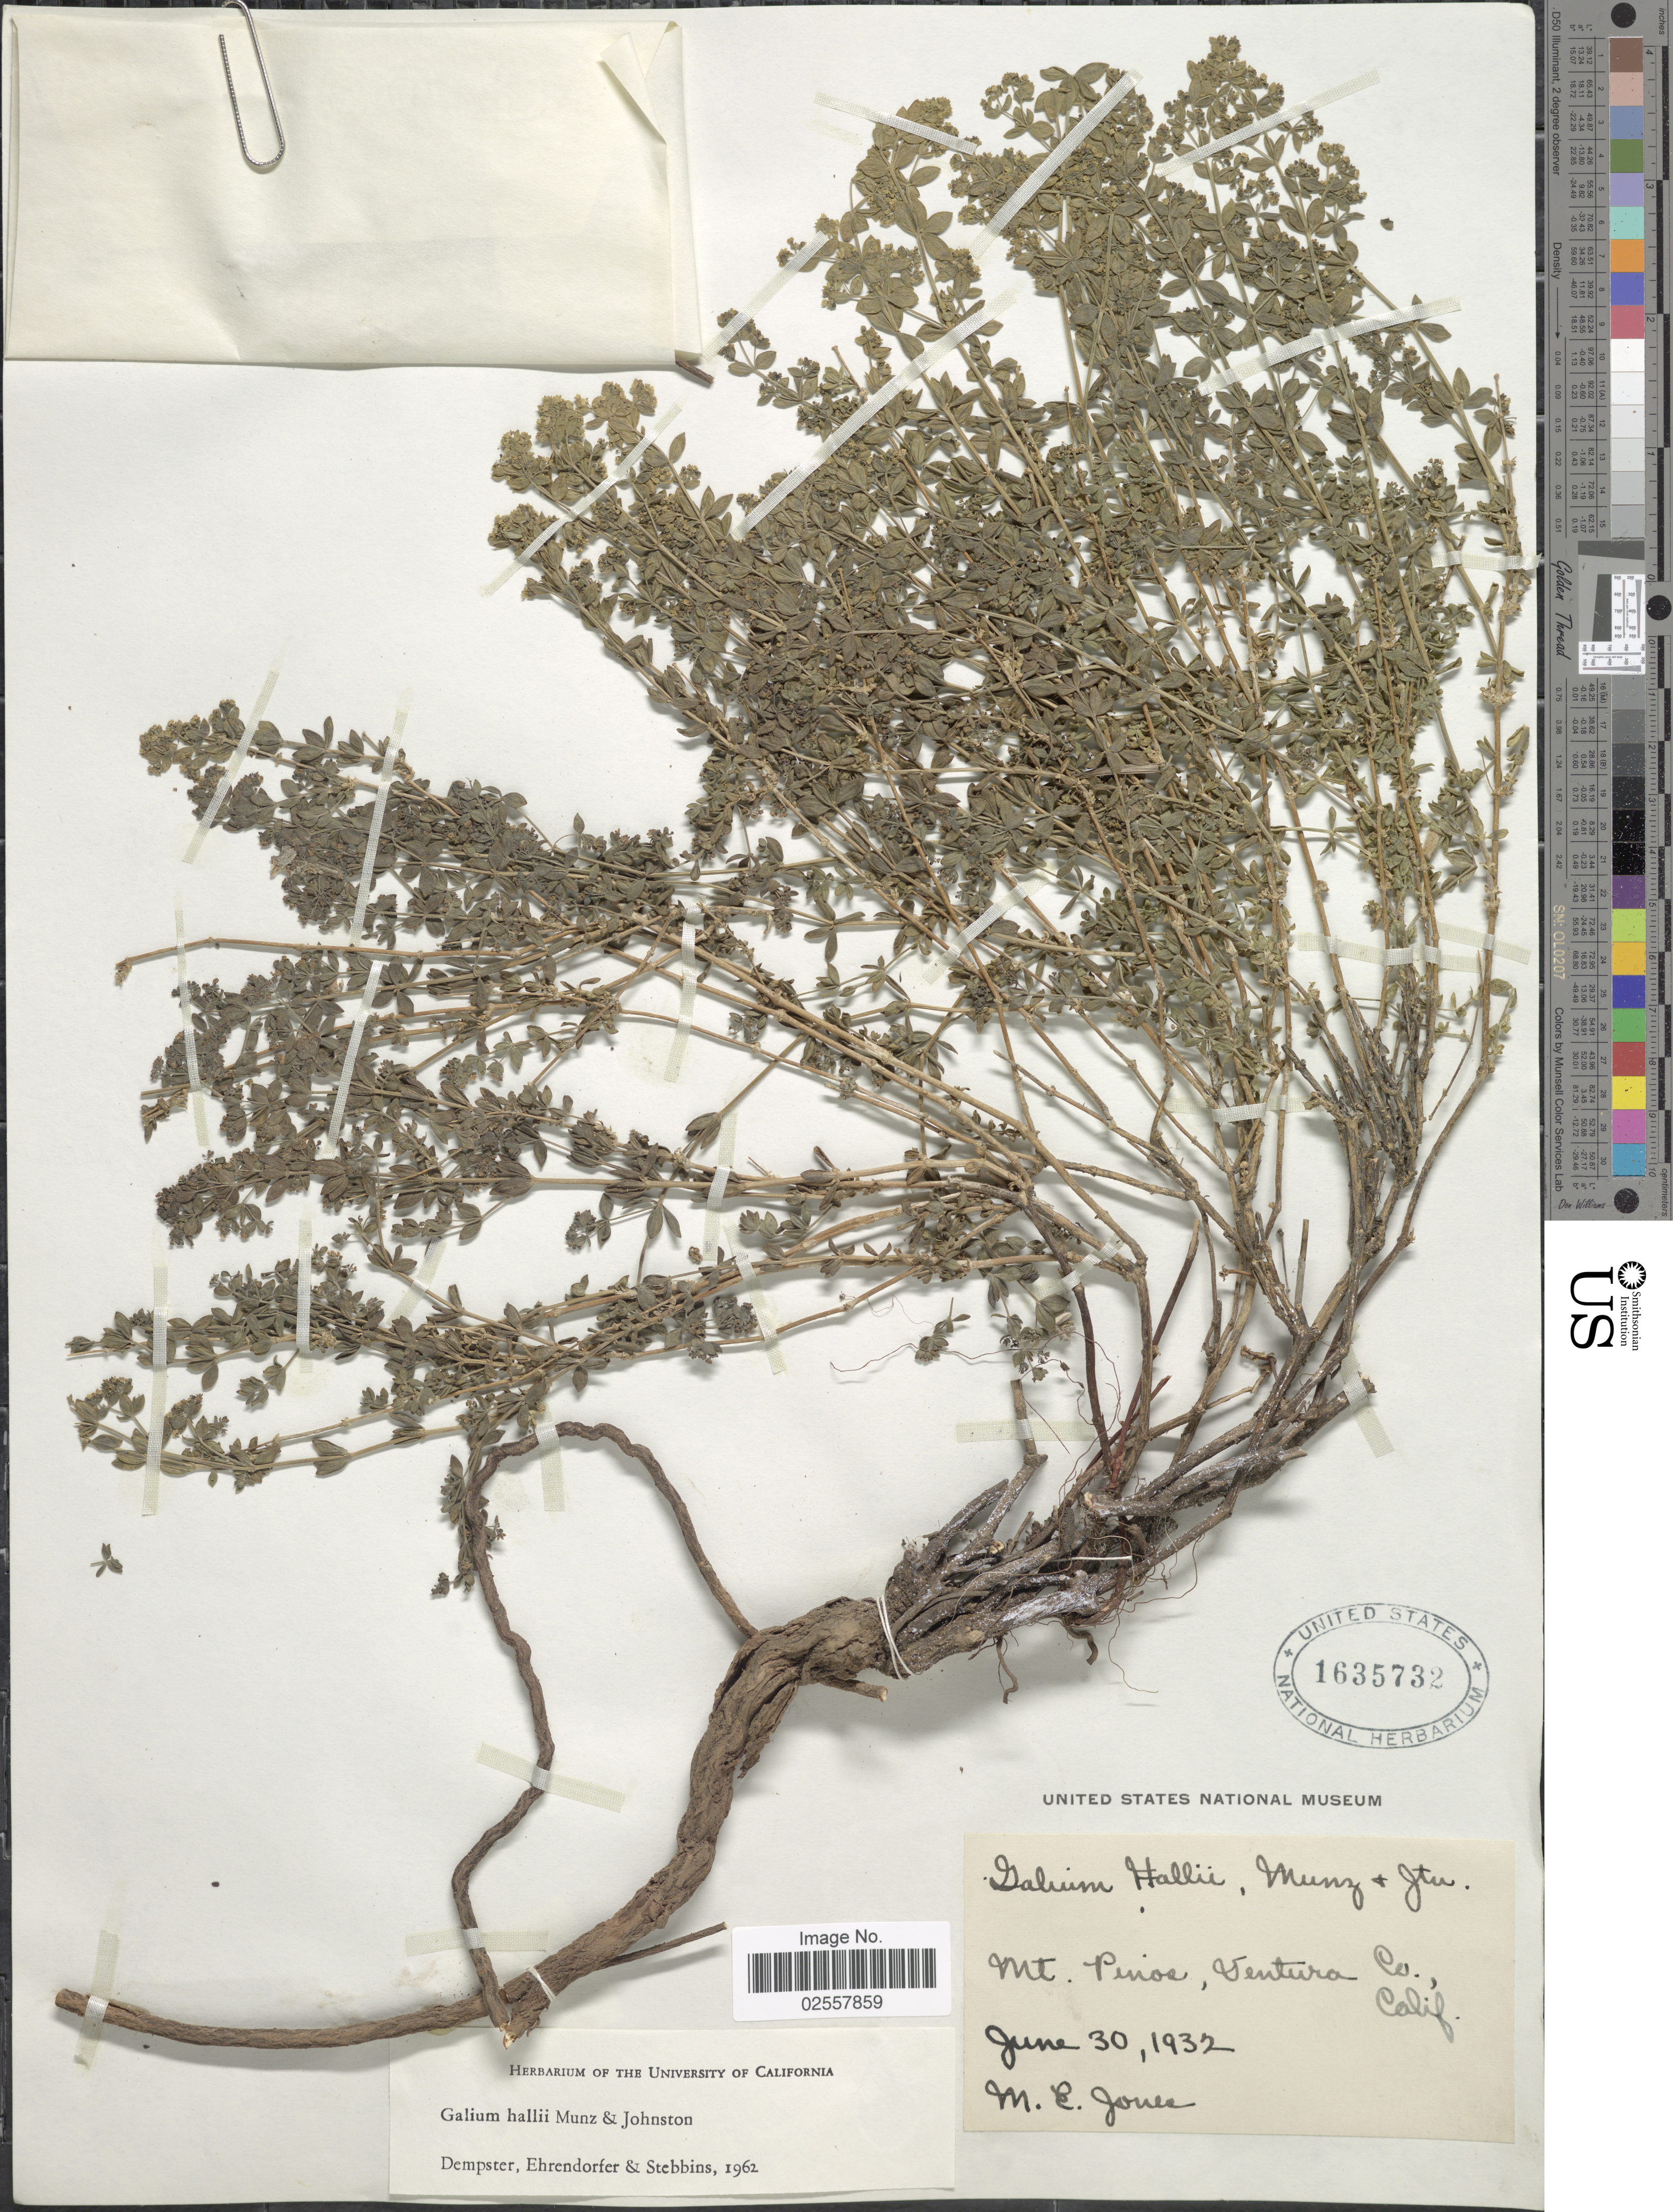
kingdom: Plantae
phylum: Tracheophyta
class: Magnoliopsida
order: Gentianales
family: Rubiaceae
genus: Galium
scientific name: Galium hallii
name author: Munz & I.M. Johnst.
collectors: M. E. Jones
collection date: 1932-06-30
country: United States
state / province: California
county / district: Ventura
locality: Mt. Pinos, Ventura Co.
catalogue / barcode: US 1635732